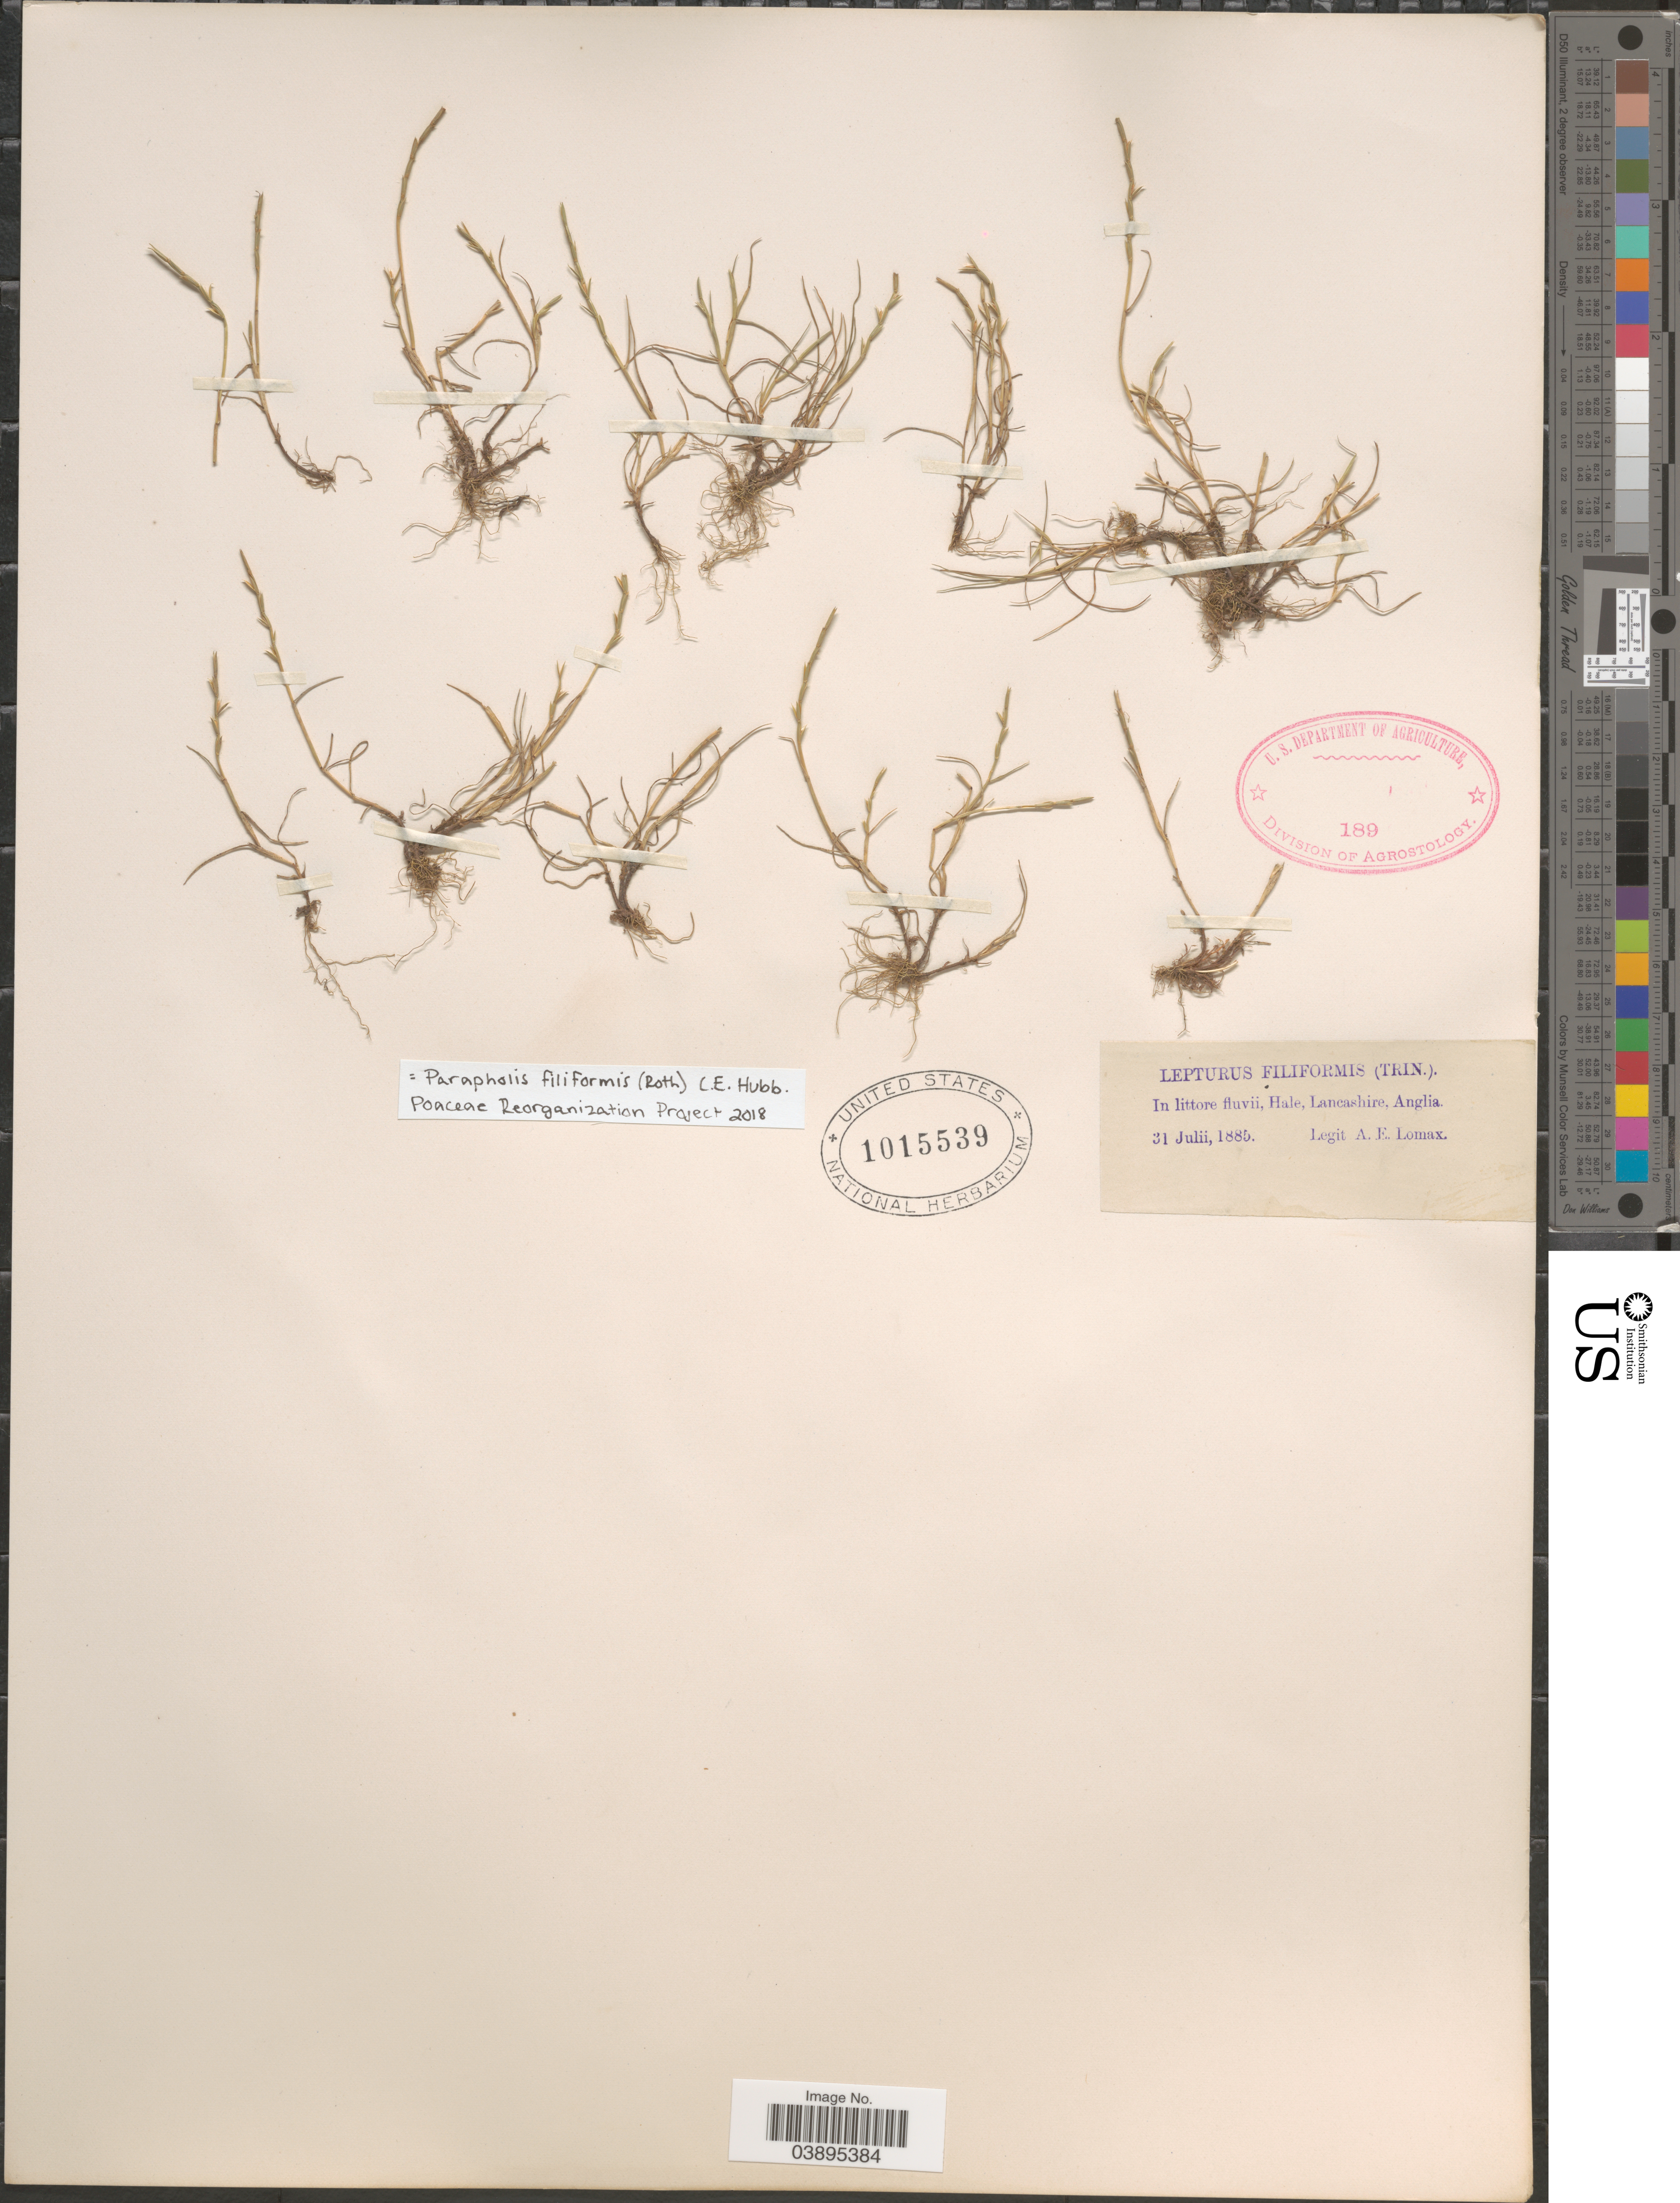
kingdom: Plantae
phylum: Tracheophyta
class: Liliopsida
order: Poales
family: Poaceae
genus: Parapholis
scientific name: Parapholis filiformis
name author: (Roth) C.E. Hubb.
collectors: A. Lomax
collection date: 1885-07-31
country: United Kingdom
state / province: England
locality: In littore fluvii, Halr, Lancashire, Anglia.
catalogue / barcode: US 1015539